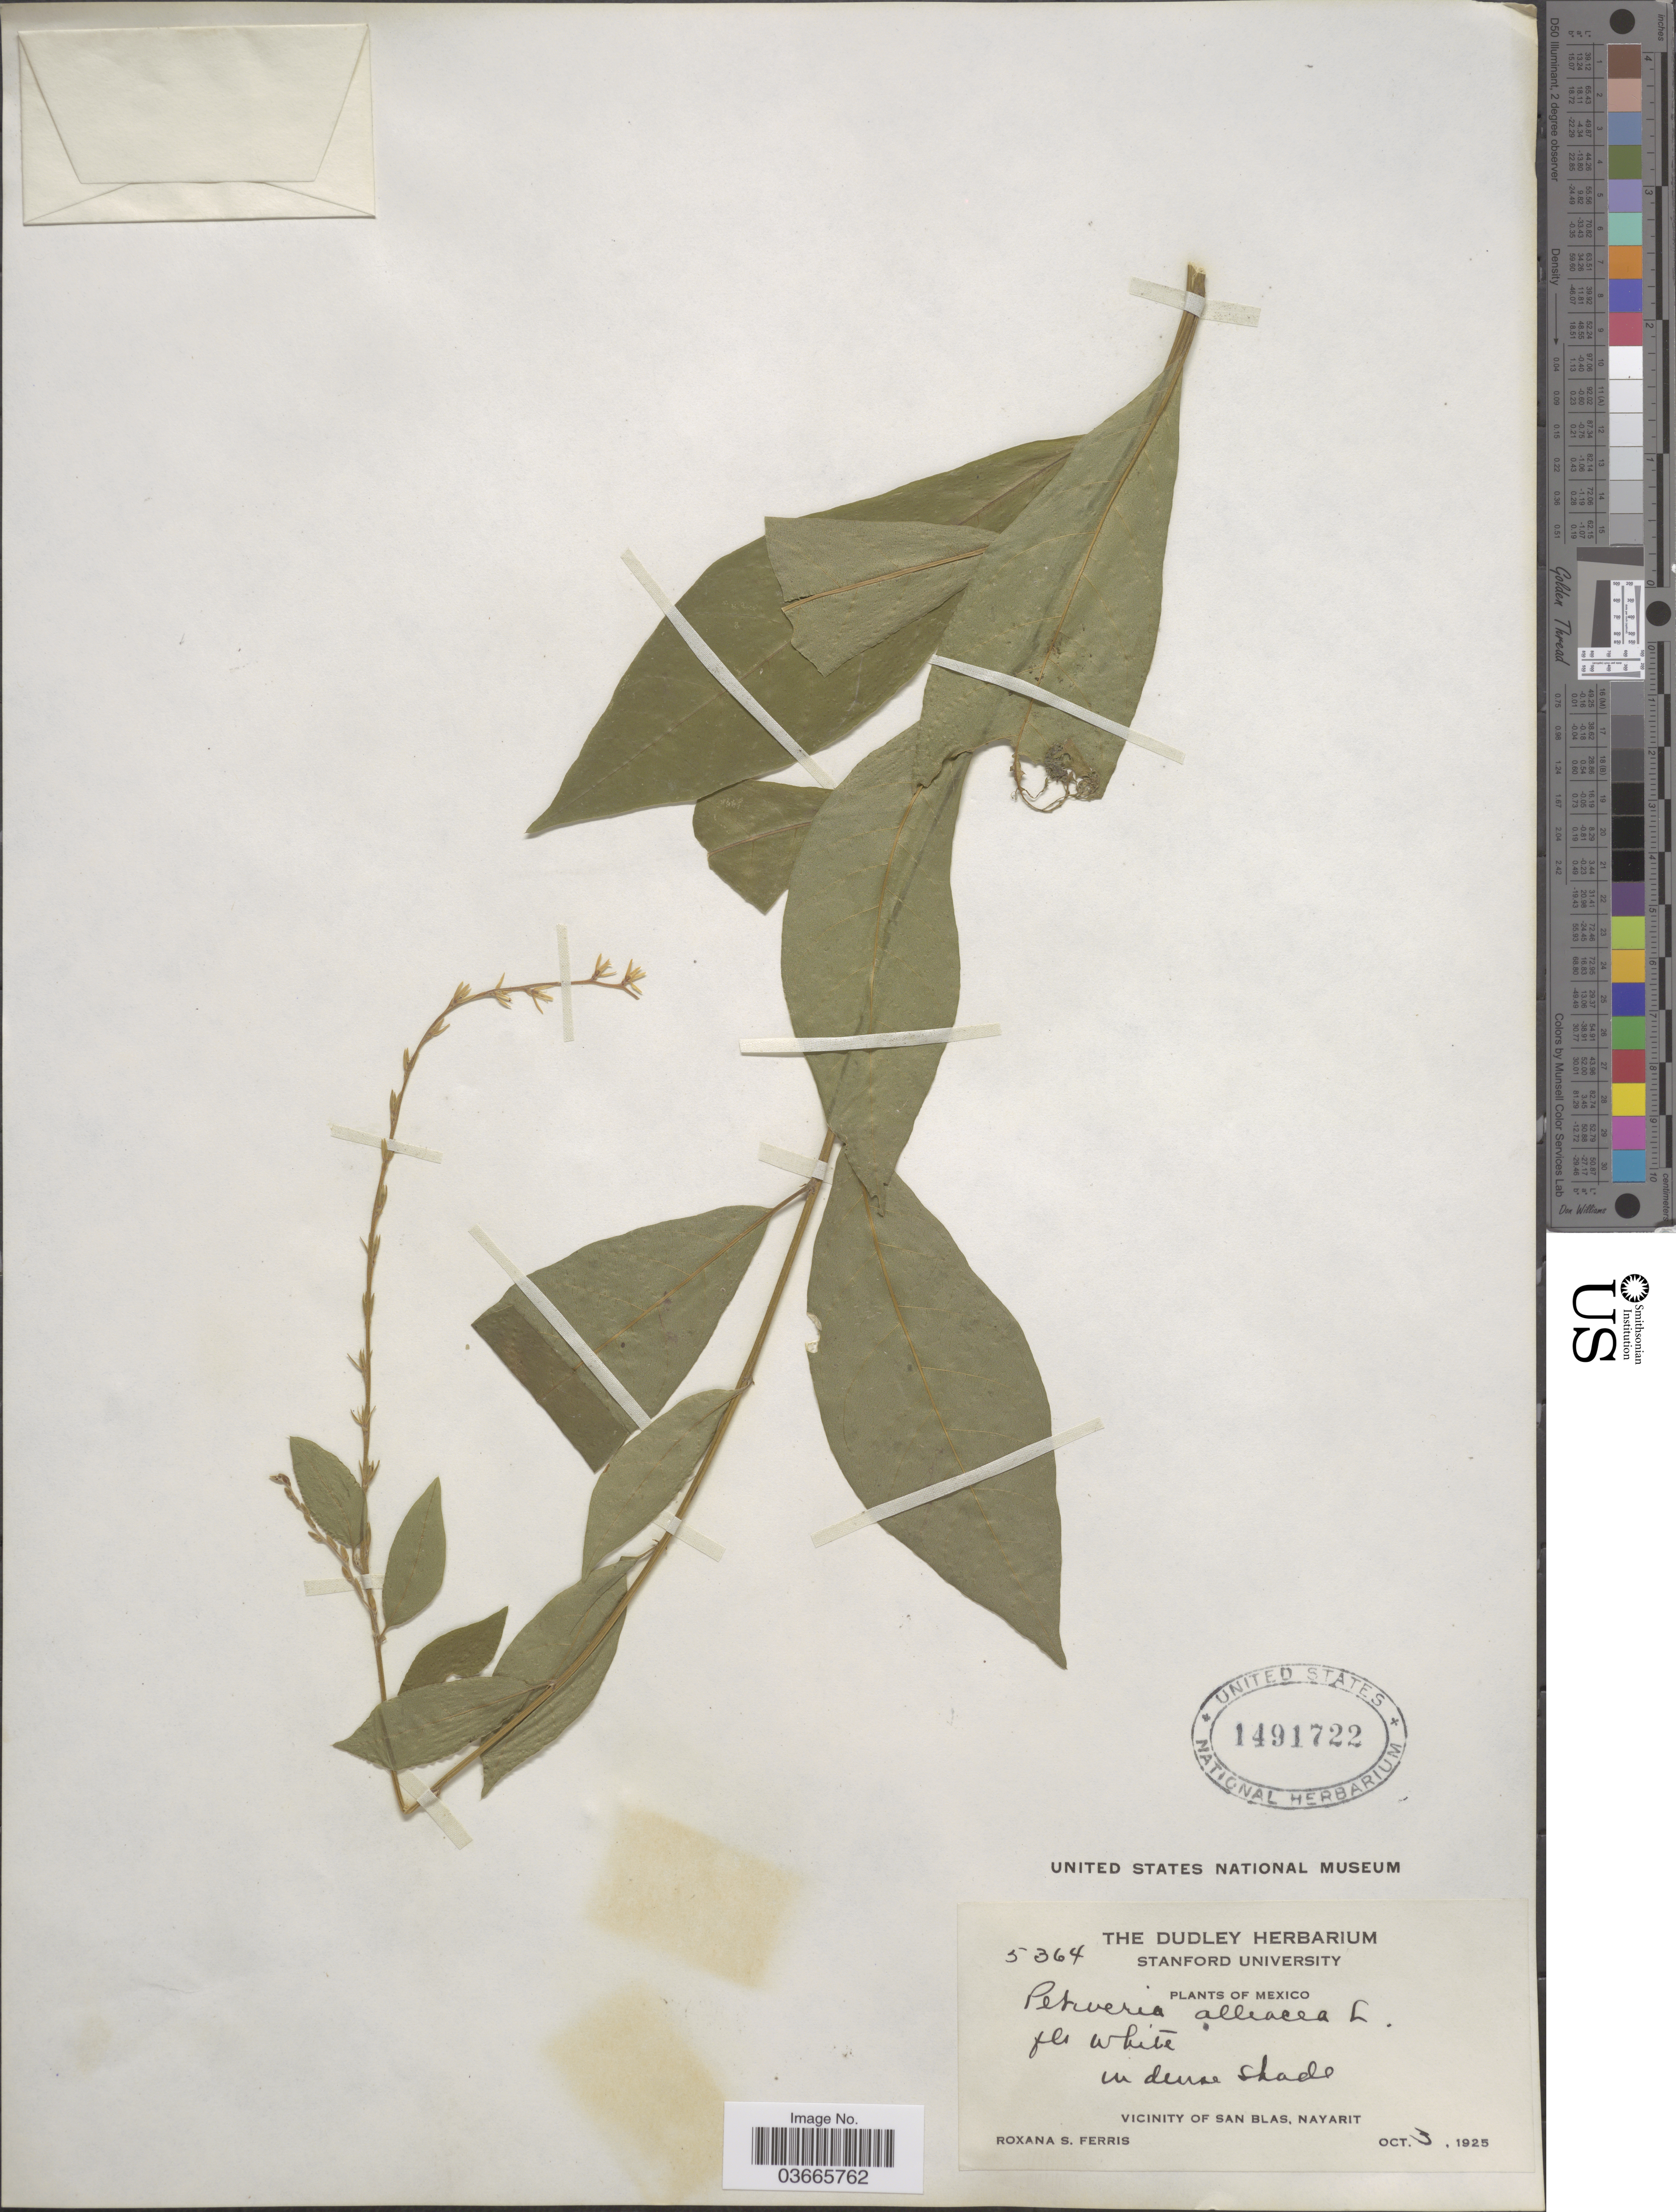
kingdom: Plantae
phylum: Tracheophyta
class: Magnoliopsida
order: Caryophyllales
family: Phytolaccaceae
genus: Petiveria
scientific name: Petiveria alliacea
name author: L.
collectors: R. S. Ferris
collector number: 5364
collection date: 1925-10-03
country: Mexico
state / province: Nayarit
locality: Vicinity of San Blas.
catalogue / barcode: US 1491722